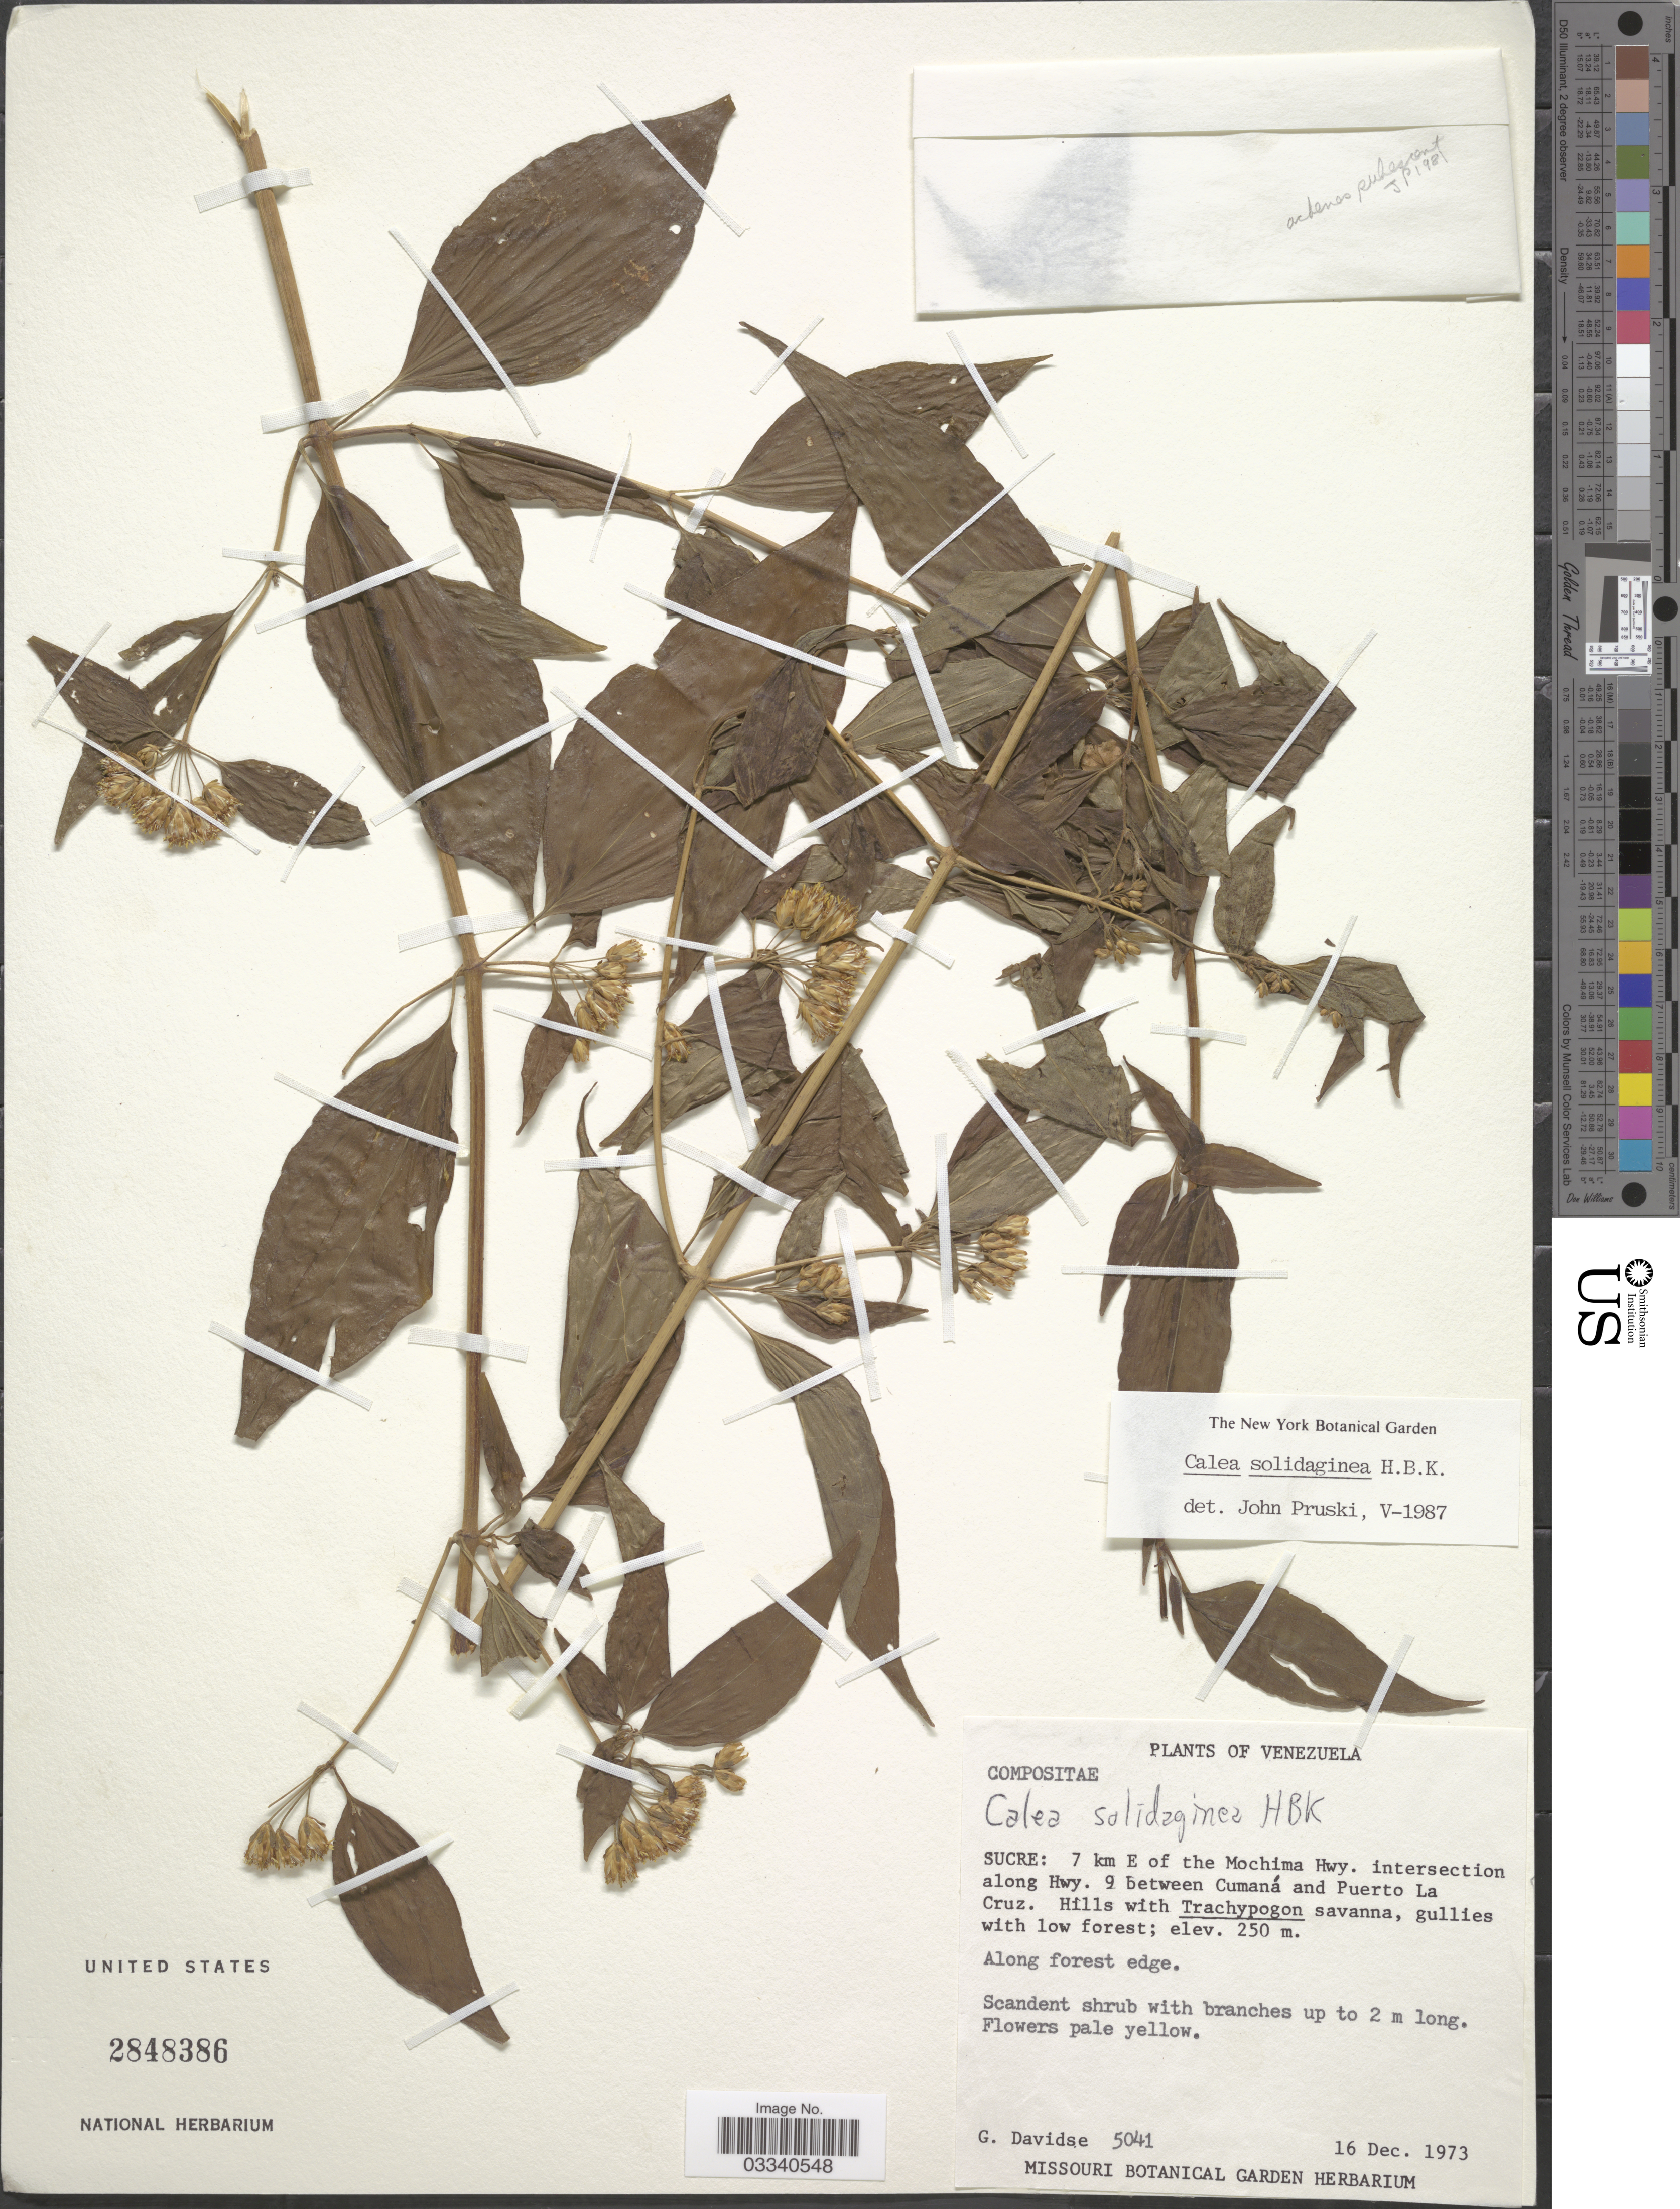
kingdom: Plantae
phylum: Tracheophyta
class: Magnoliopsida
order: Asterales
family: Asteraceae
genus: Calea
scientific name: Calea solidaginea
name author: Kunth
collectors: G. Davidse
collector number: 5041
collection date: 1973-12-16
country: Venezuela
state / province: Sucre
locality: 7 km E of the Mochima Hwy. intersection along Hwy. 9 between Cumaná and Puerto La Cruz.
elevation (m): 250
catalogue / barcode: US 2848386